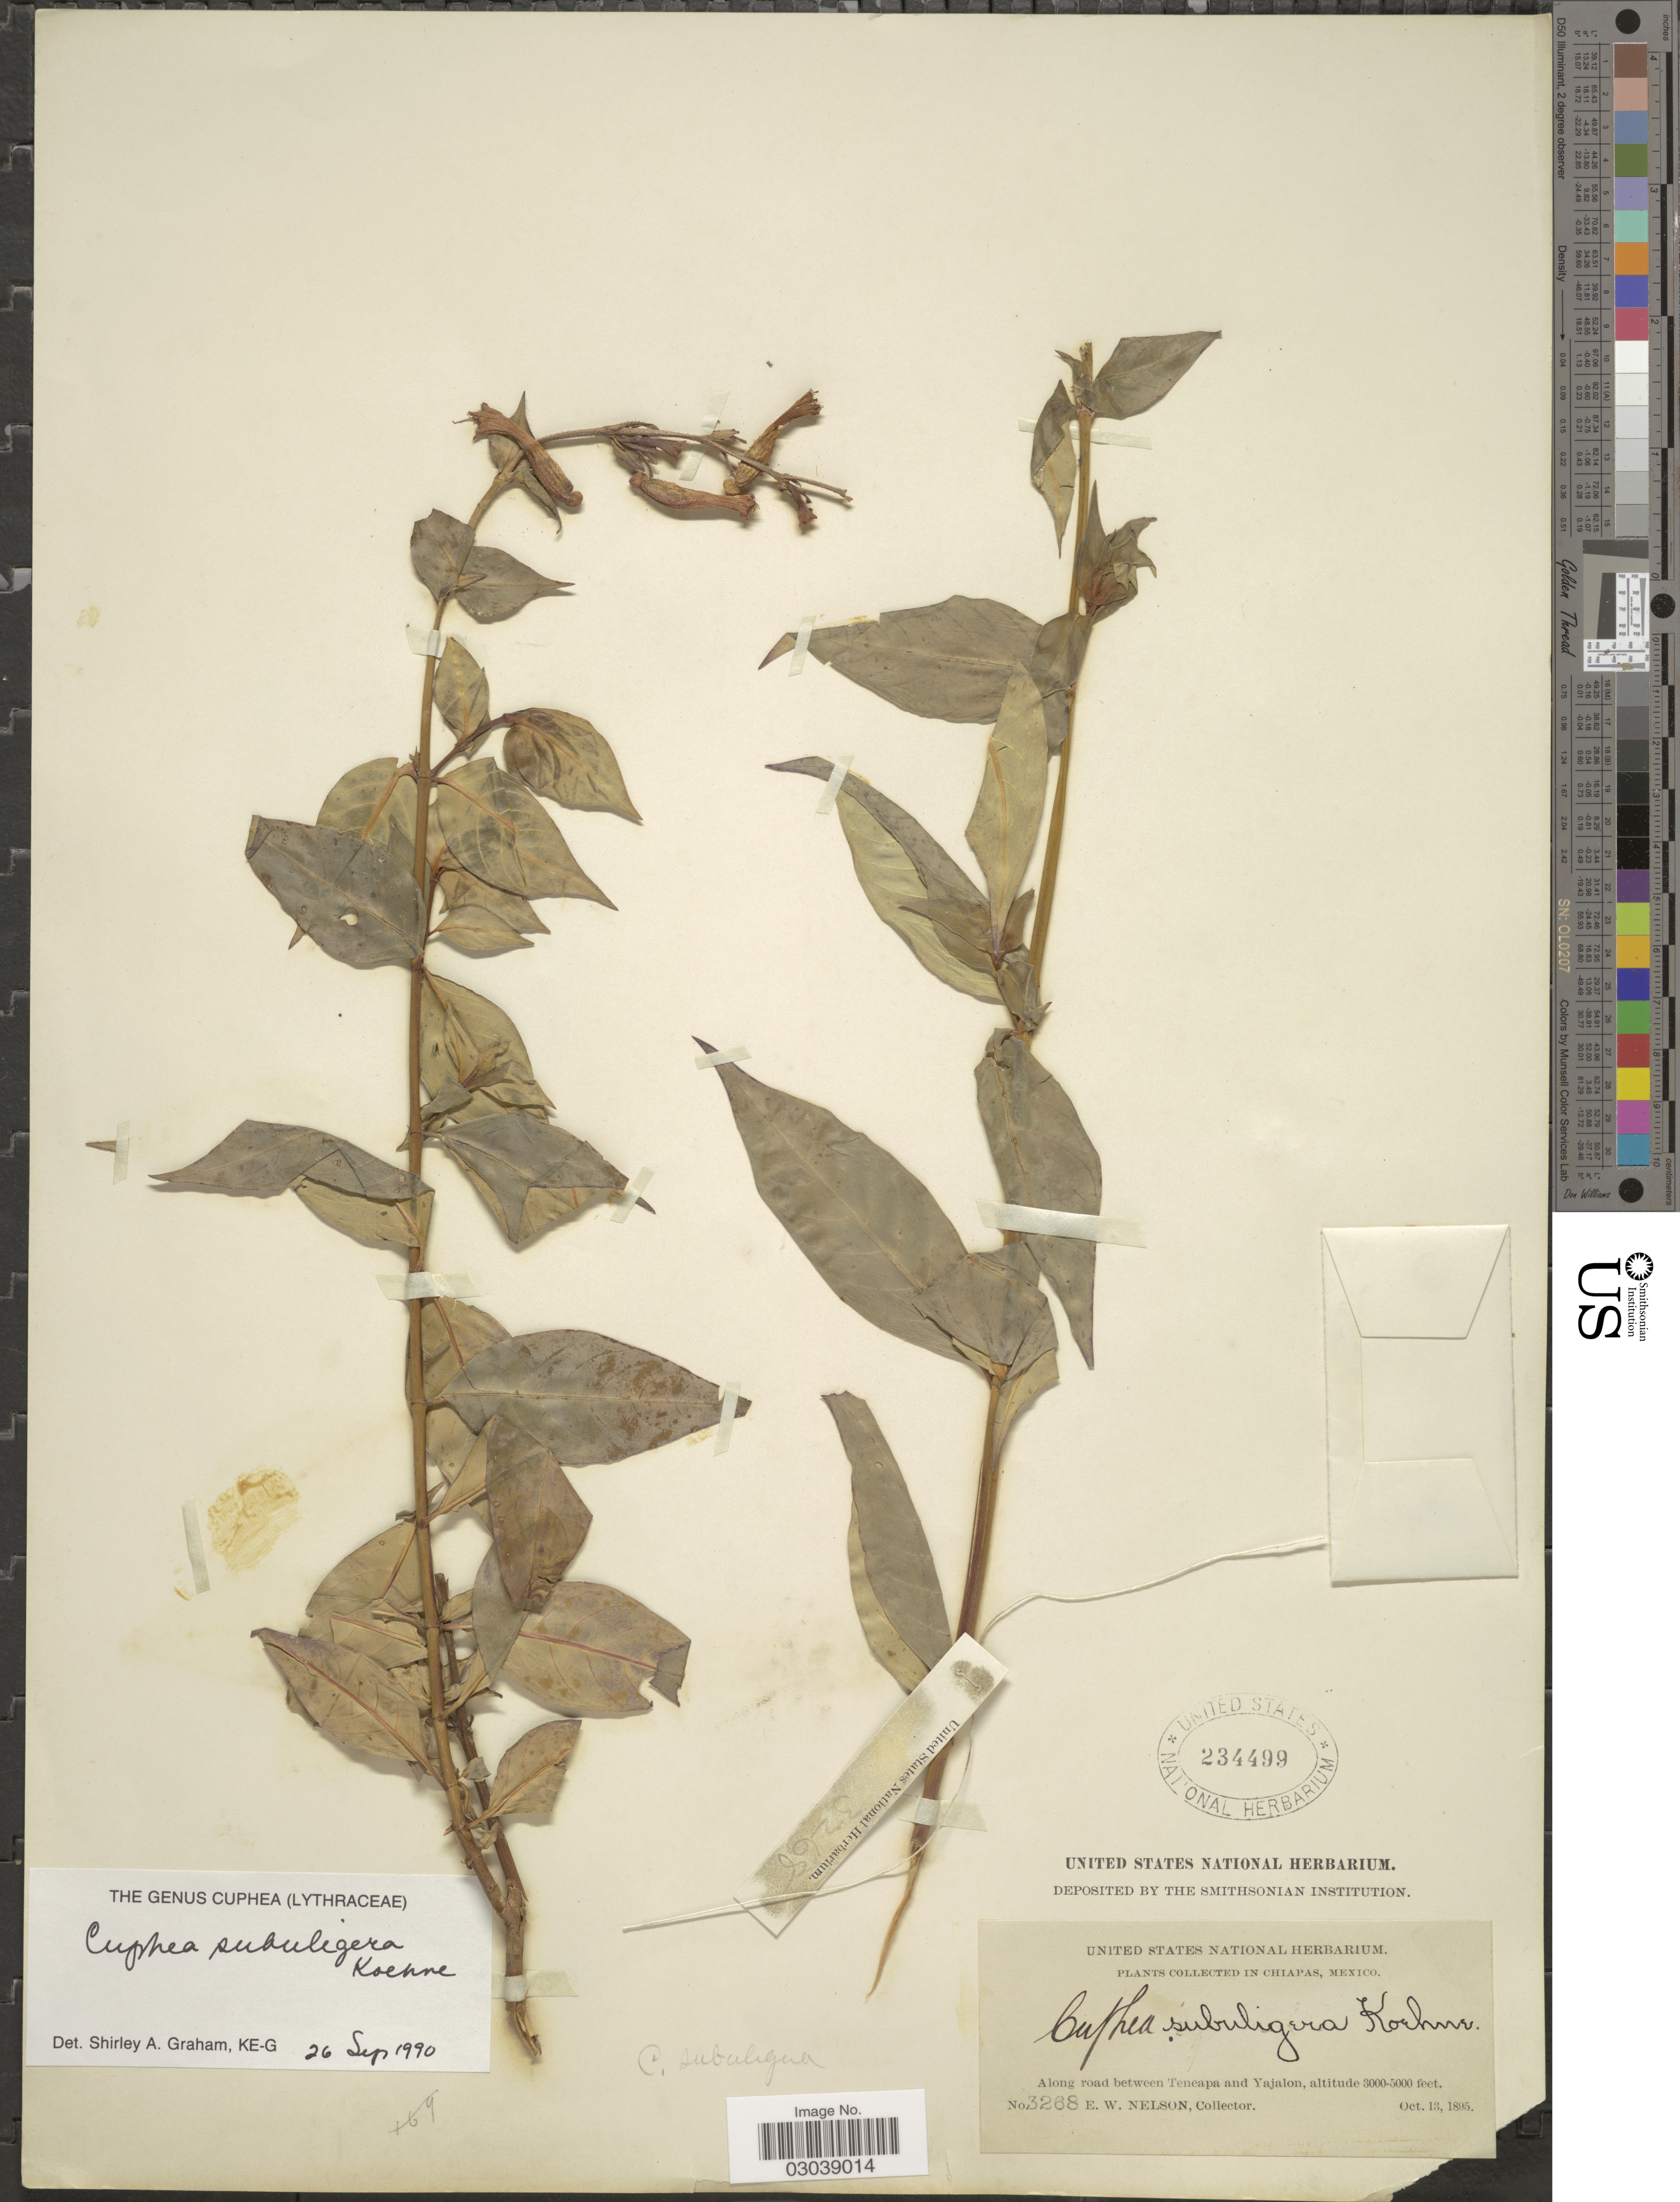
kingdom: Plantae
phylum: Tracheophyta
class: Magnoliopsida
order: Myrtales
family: Lythraceae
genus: Cuphea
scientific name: Cuphea subuligera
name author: Koehne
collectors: E. W. Nelson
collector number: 3268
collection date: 1895-10-13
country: Mexico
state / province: Chiapas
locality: Along road between Teneapa and Yajalon.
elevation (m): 914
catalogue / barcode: US 234499